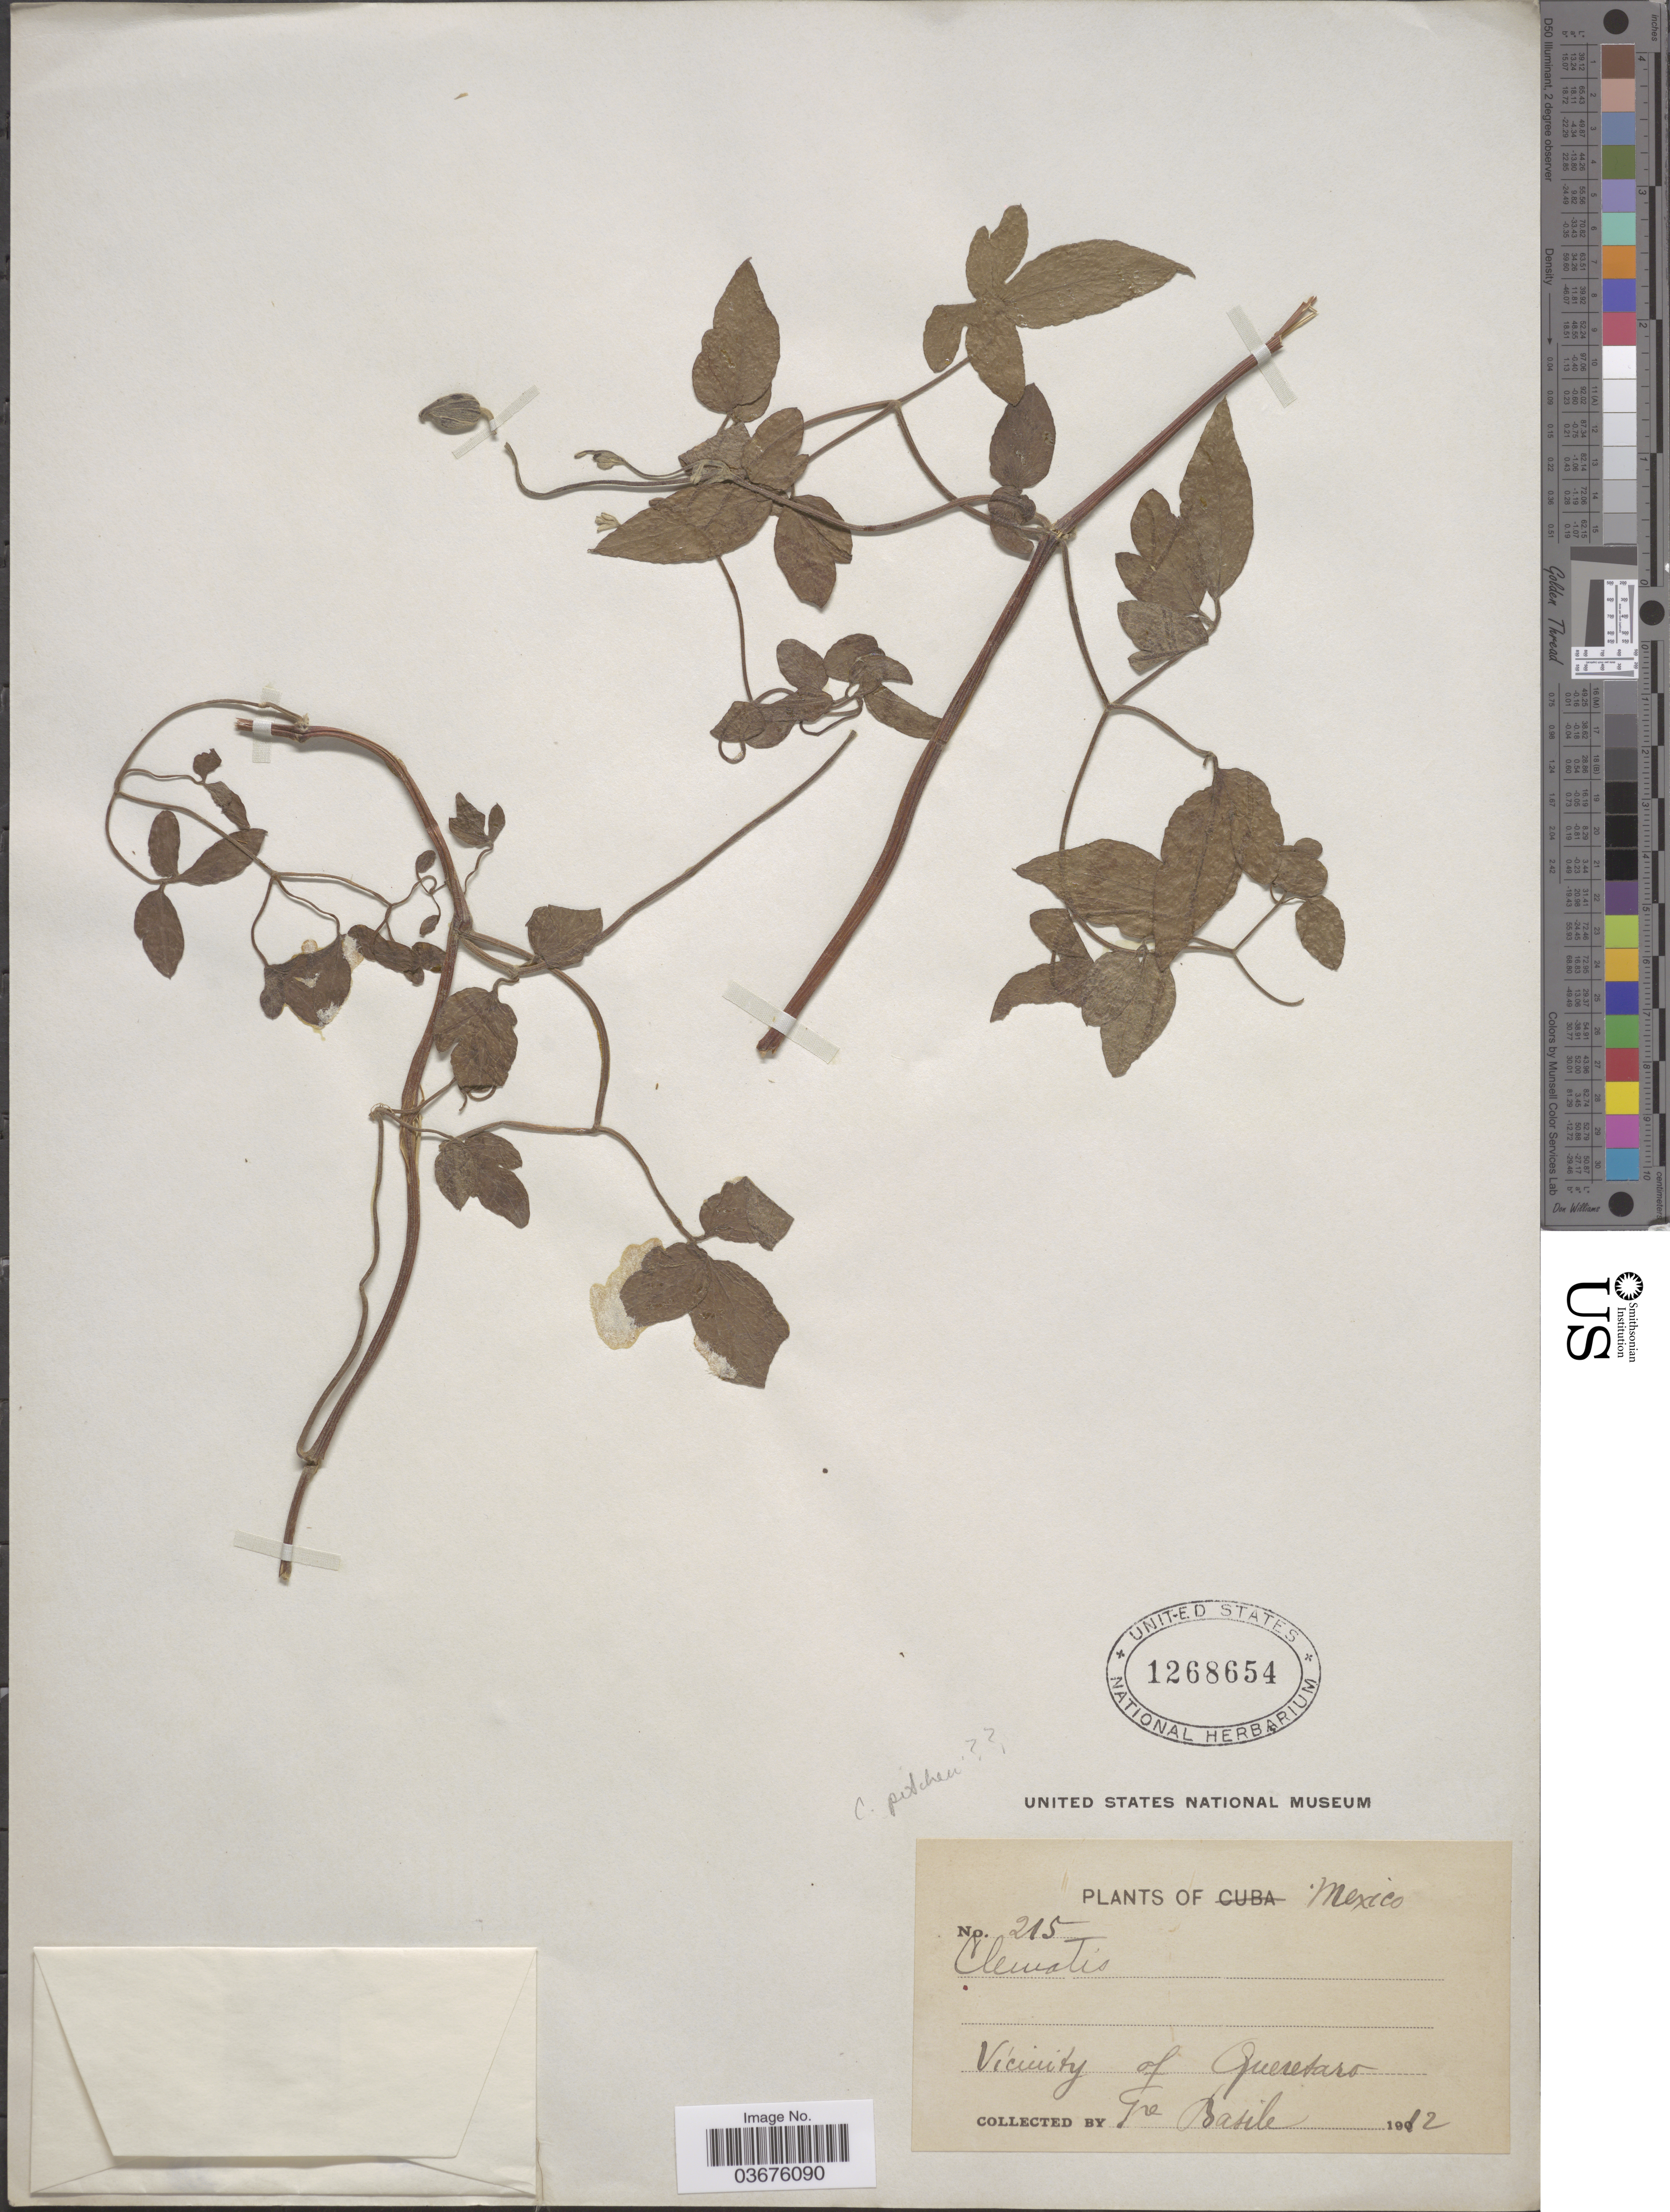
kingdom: Plantae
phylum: Tracheophyta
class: Magnoliopsida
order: Ranunculales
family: Ranunculaceae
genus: Clematis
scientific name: Clematis pitcheri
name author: Torr. & A. Gray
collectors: Bro. Basile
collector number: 215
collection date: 1912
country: Mexico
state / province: Querétaro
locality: Vicinity of Queretaro.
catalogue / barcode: US 1268654